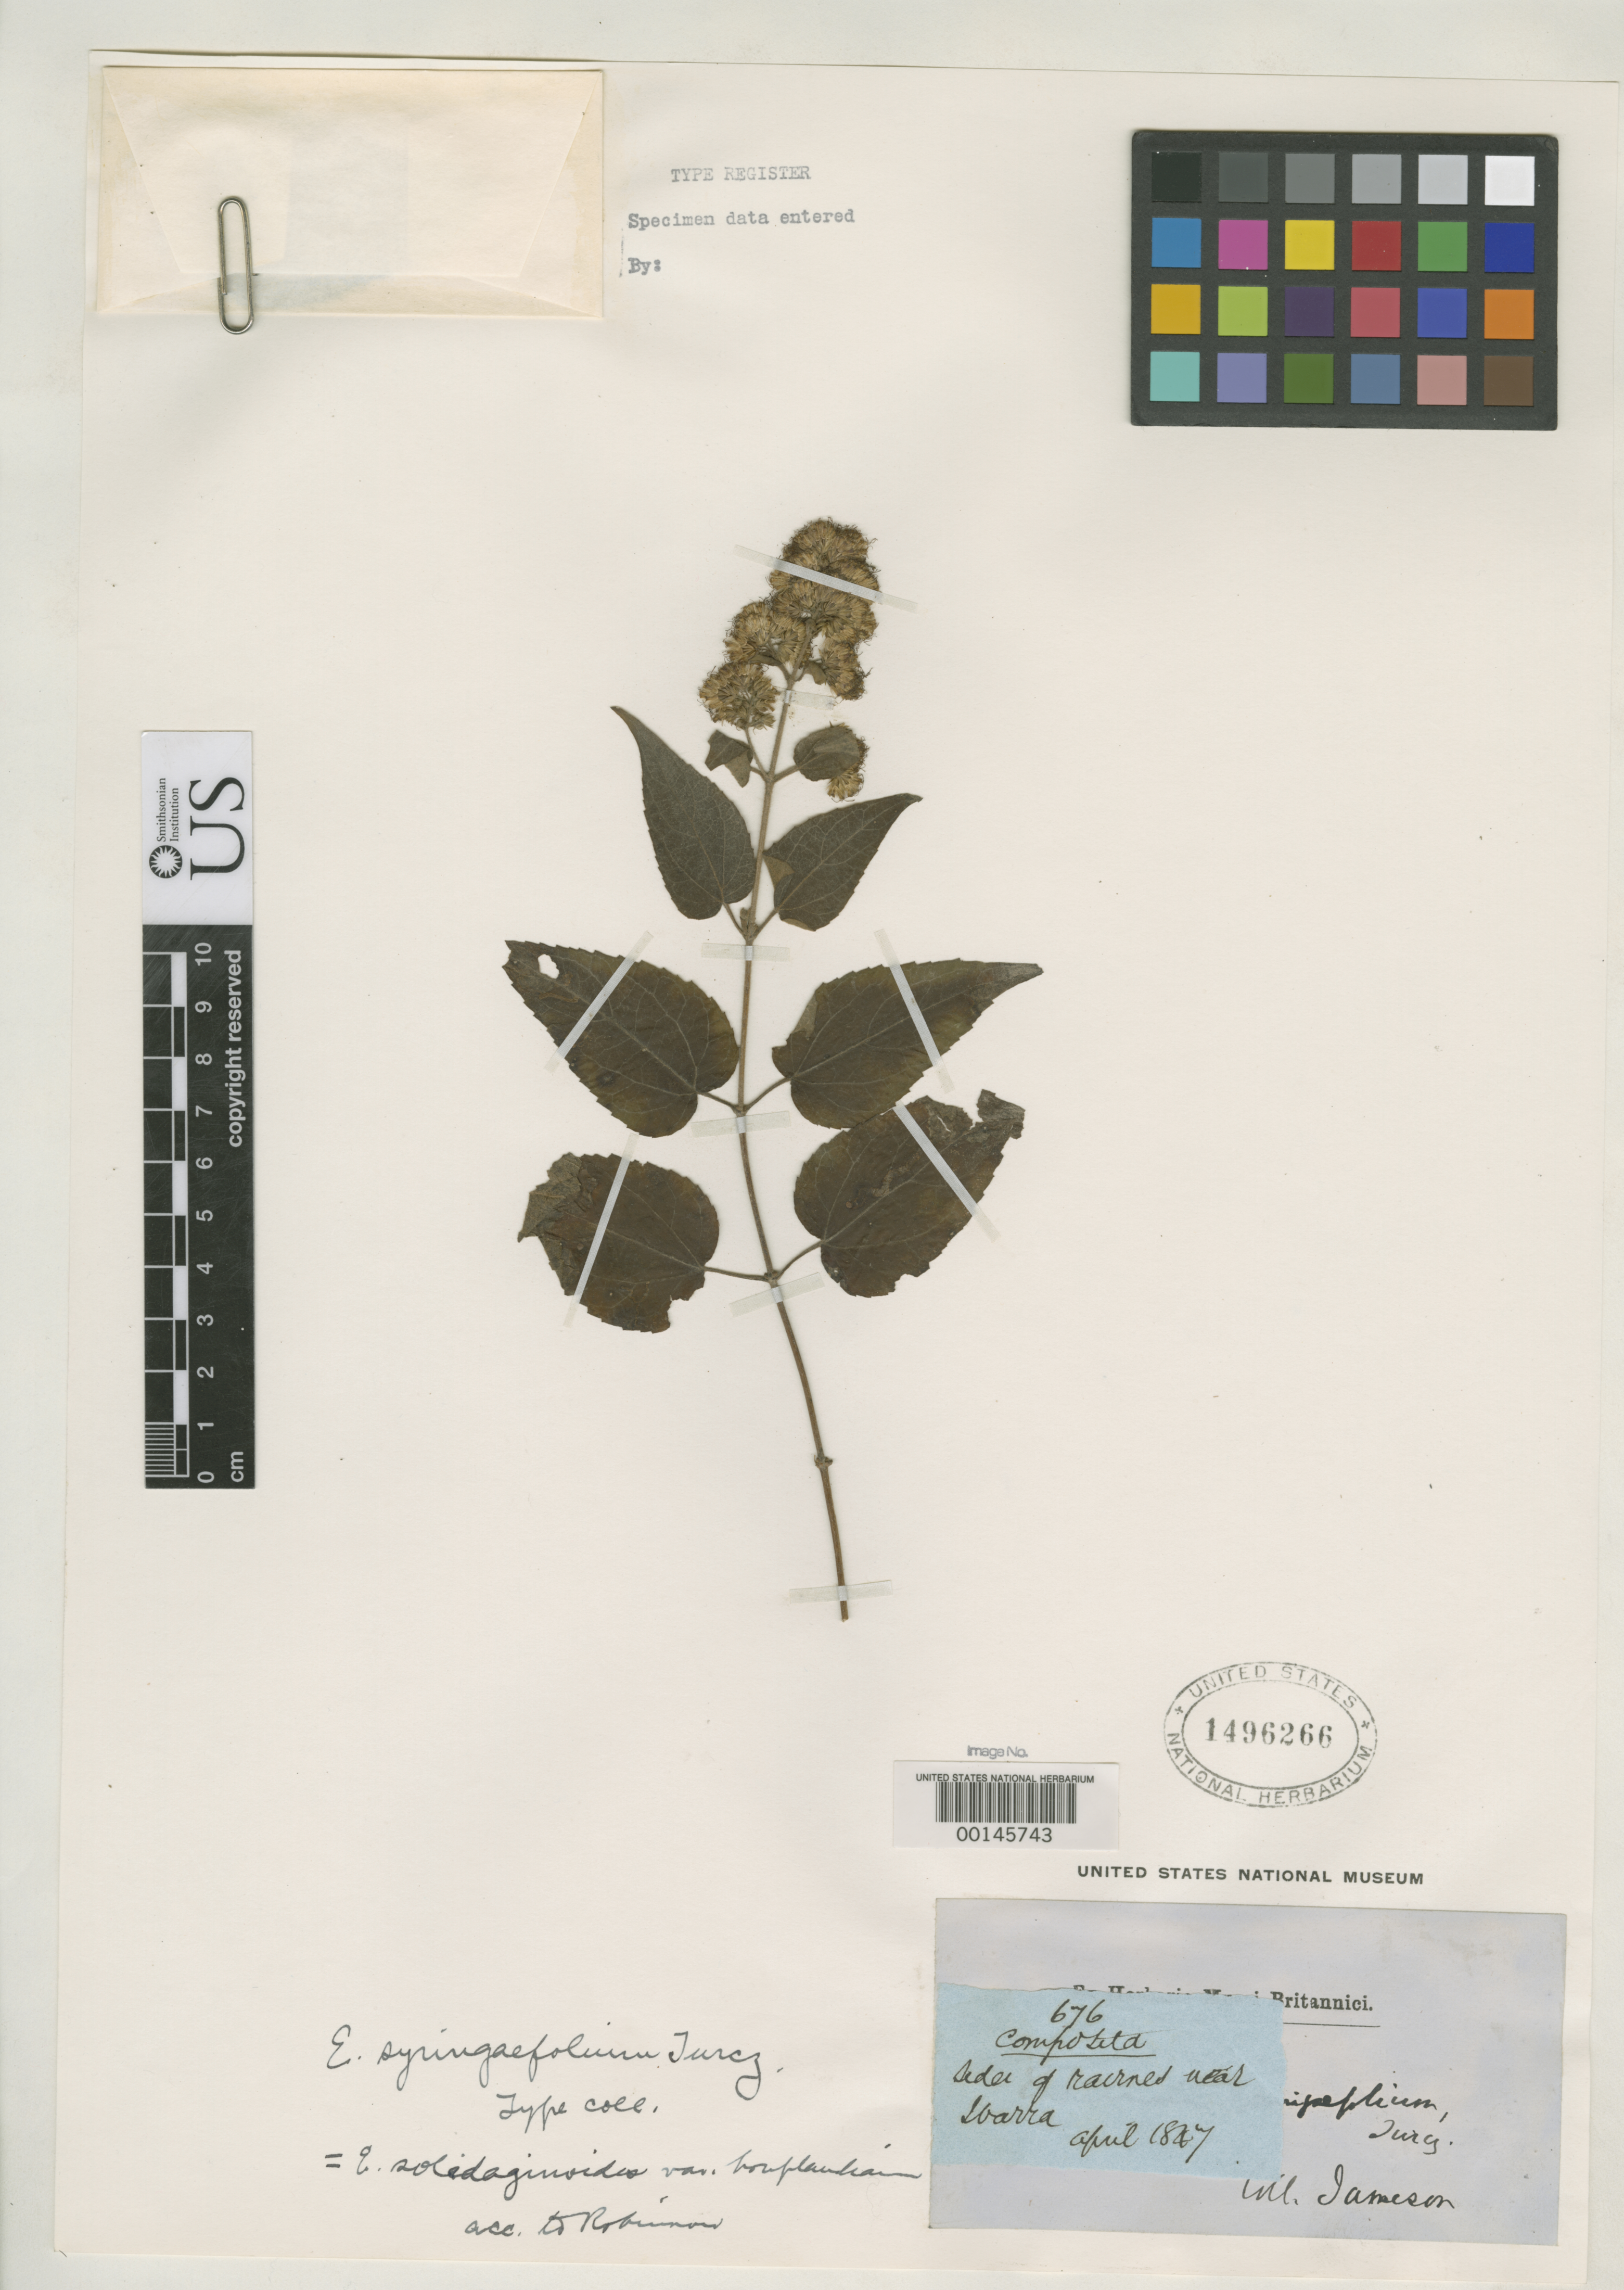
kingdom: Plantae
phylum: Tracheophyta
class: Magnoliopsida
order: Asterales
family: Asteraceae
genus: Eupatorium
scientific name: Eupatorium syringaefolium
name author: Turcz.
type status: Type Material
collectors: W. Jameson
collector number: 676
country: Ecuador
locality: Ibarra.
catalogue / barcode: US 1496266